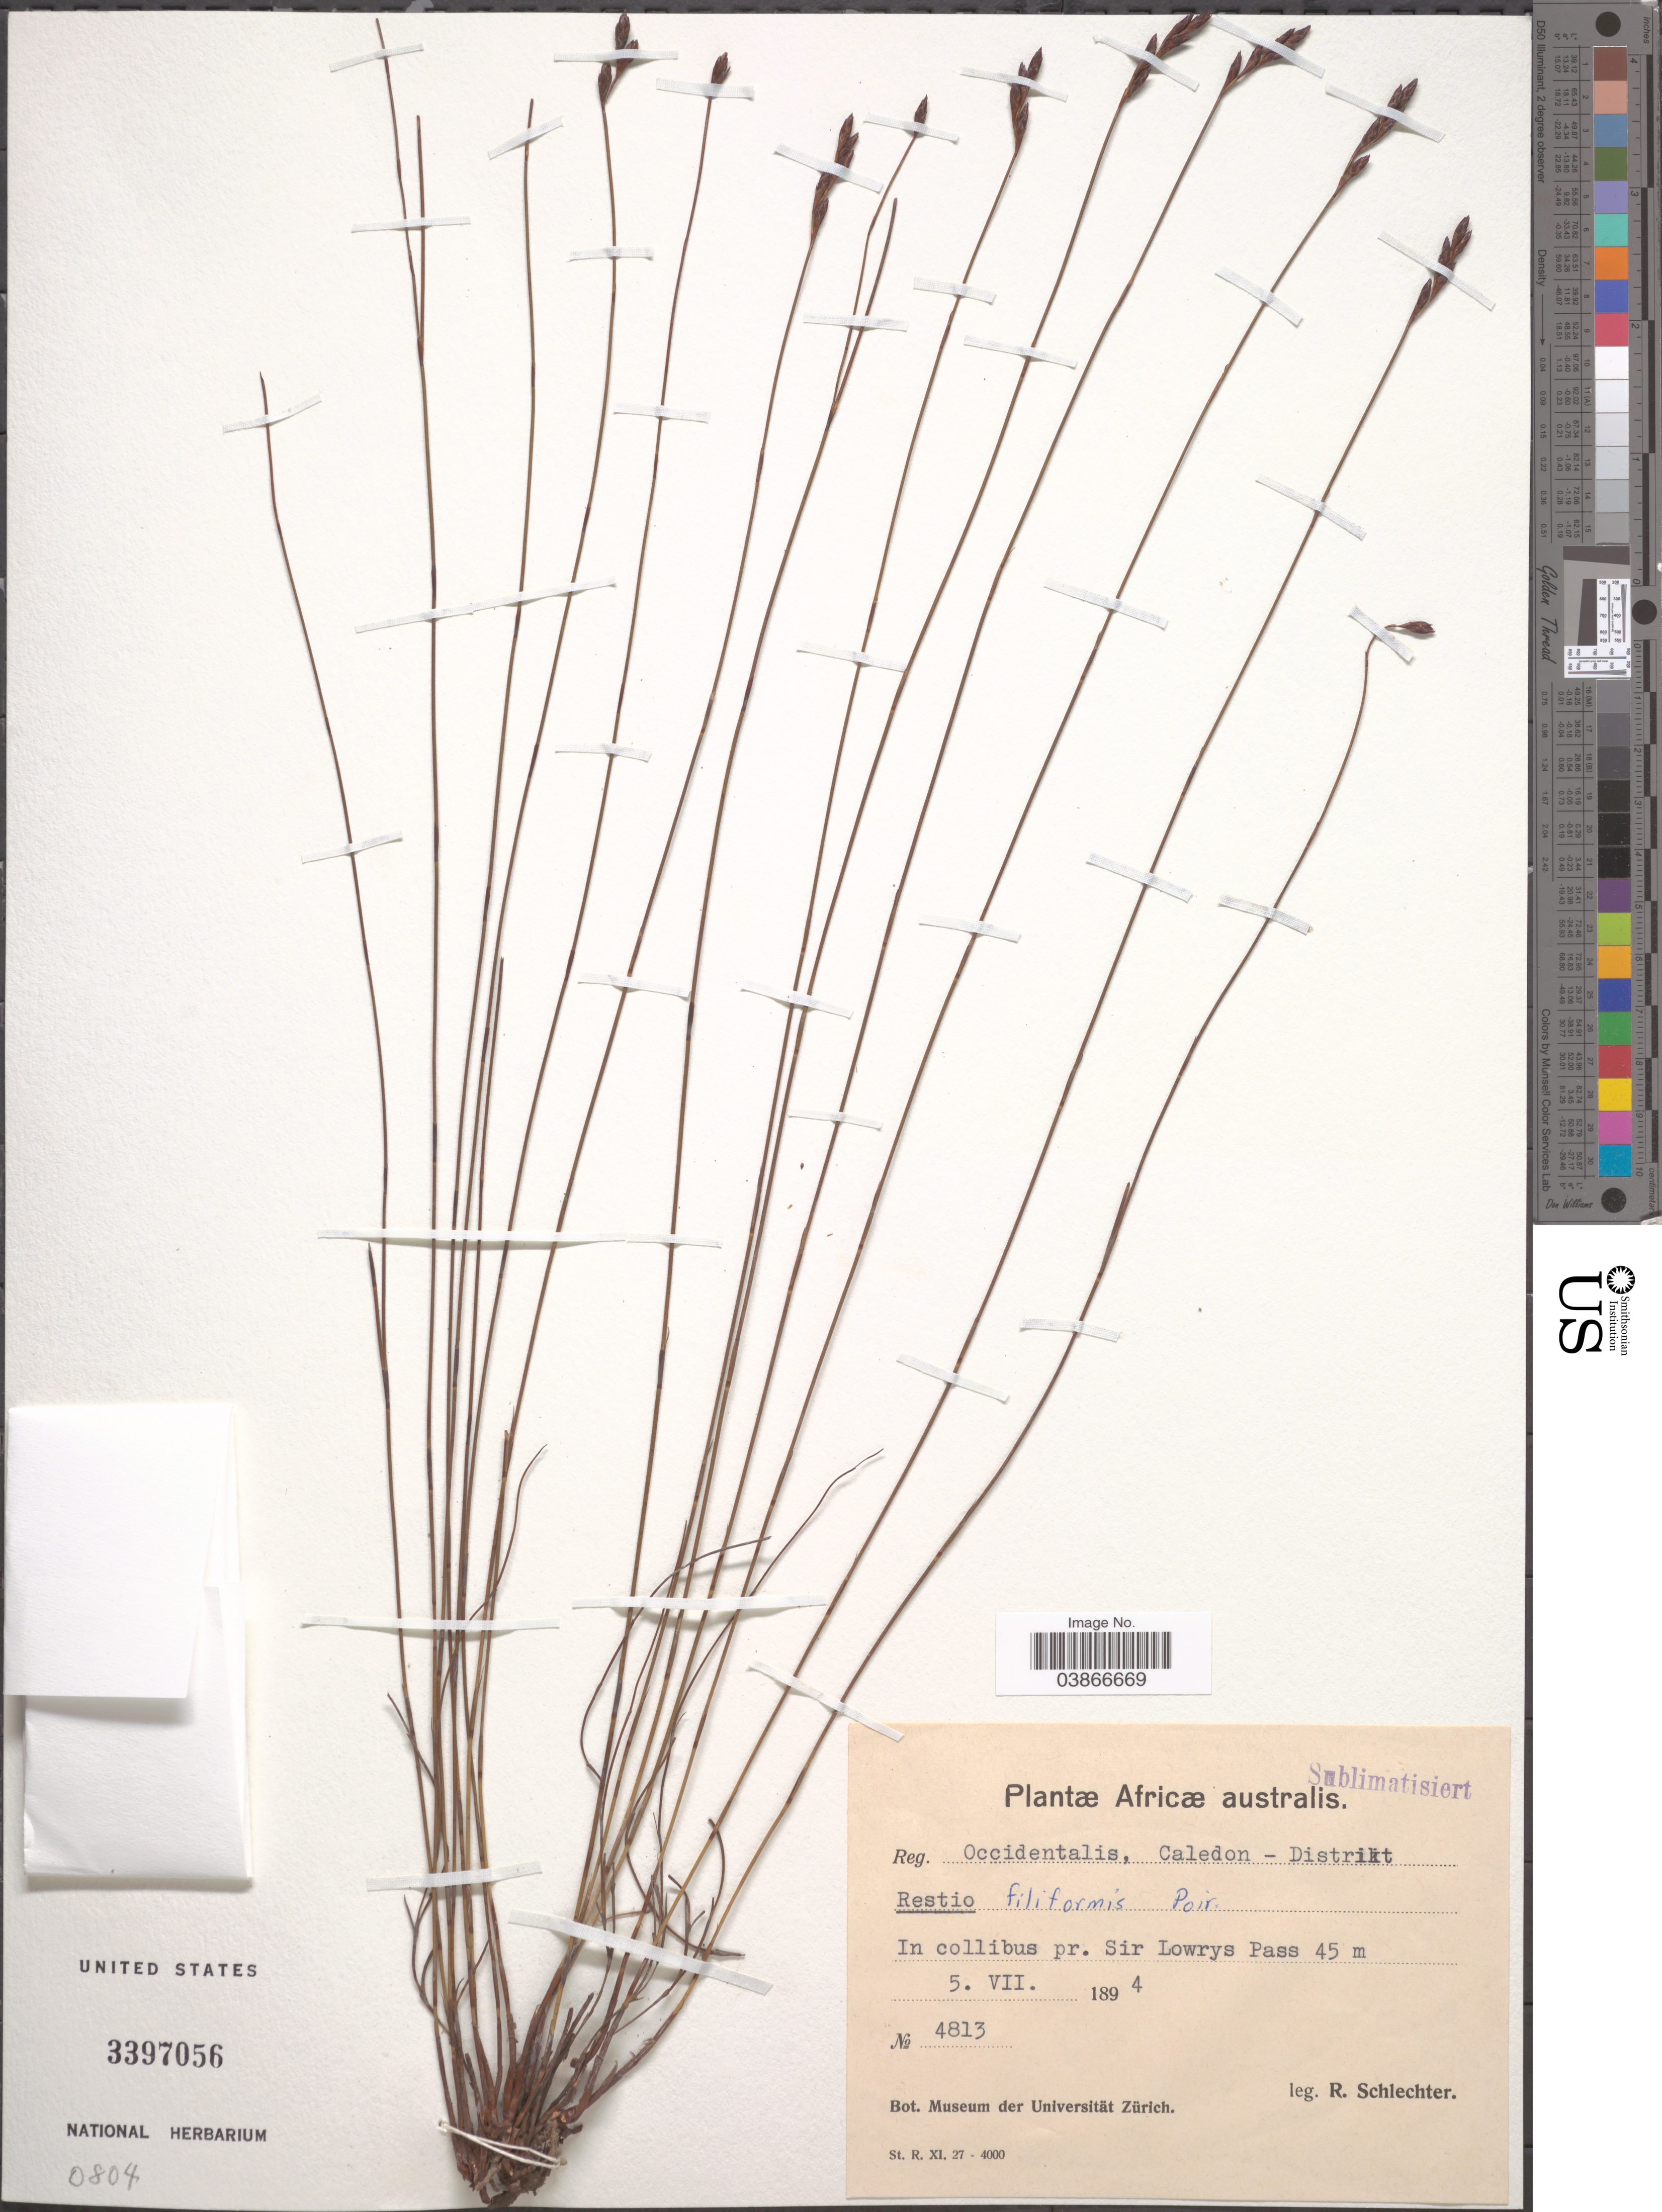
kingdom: Plantae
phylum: Tracheophyta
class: Liliopsida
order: Poales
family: Restionaceae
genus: Restio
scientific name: Restio filiformis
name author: Poir.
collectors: R. Schlechter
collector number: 4813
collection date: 1894-07-05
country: South Africa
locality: Africæ australis. Reg. Occidentalis, Caledon-Distrikt. In collibus pr. Sir Lowrys Pass.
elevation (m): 45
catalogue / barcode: US 3397056